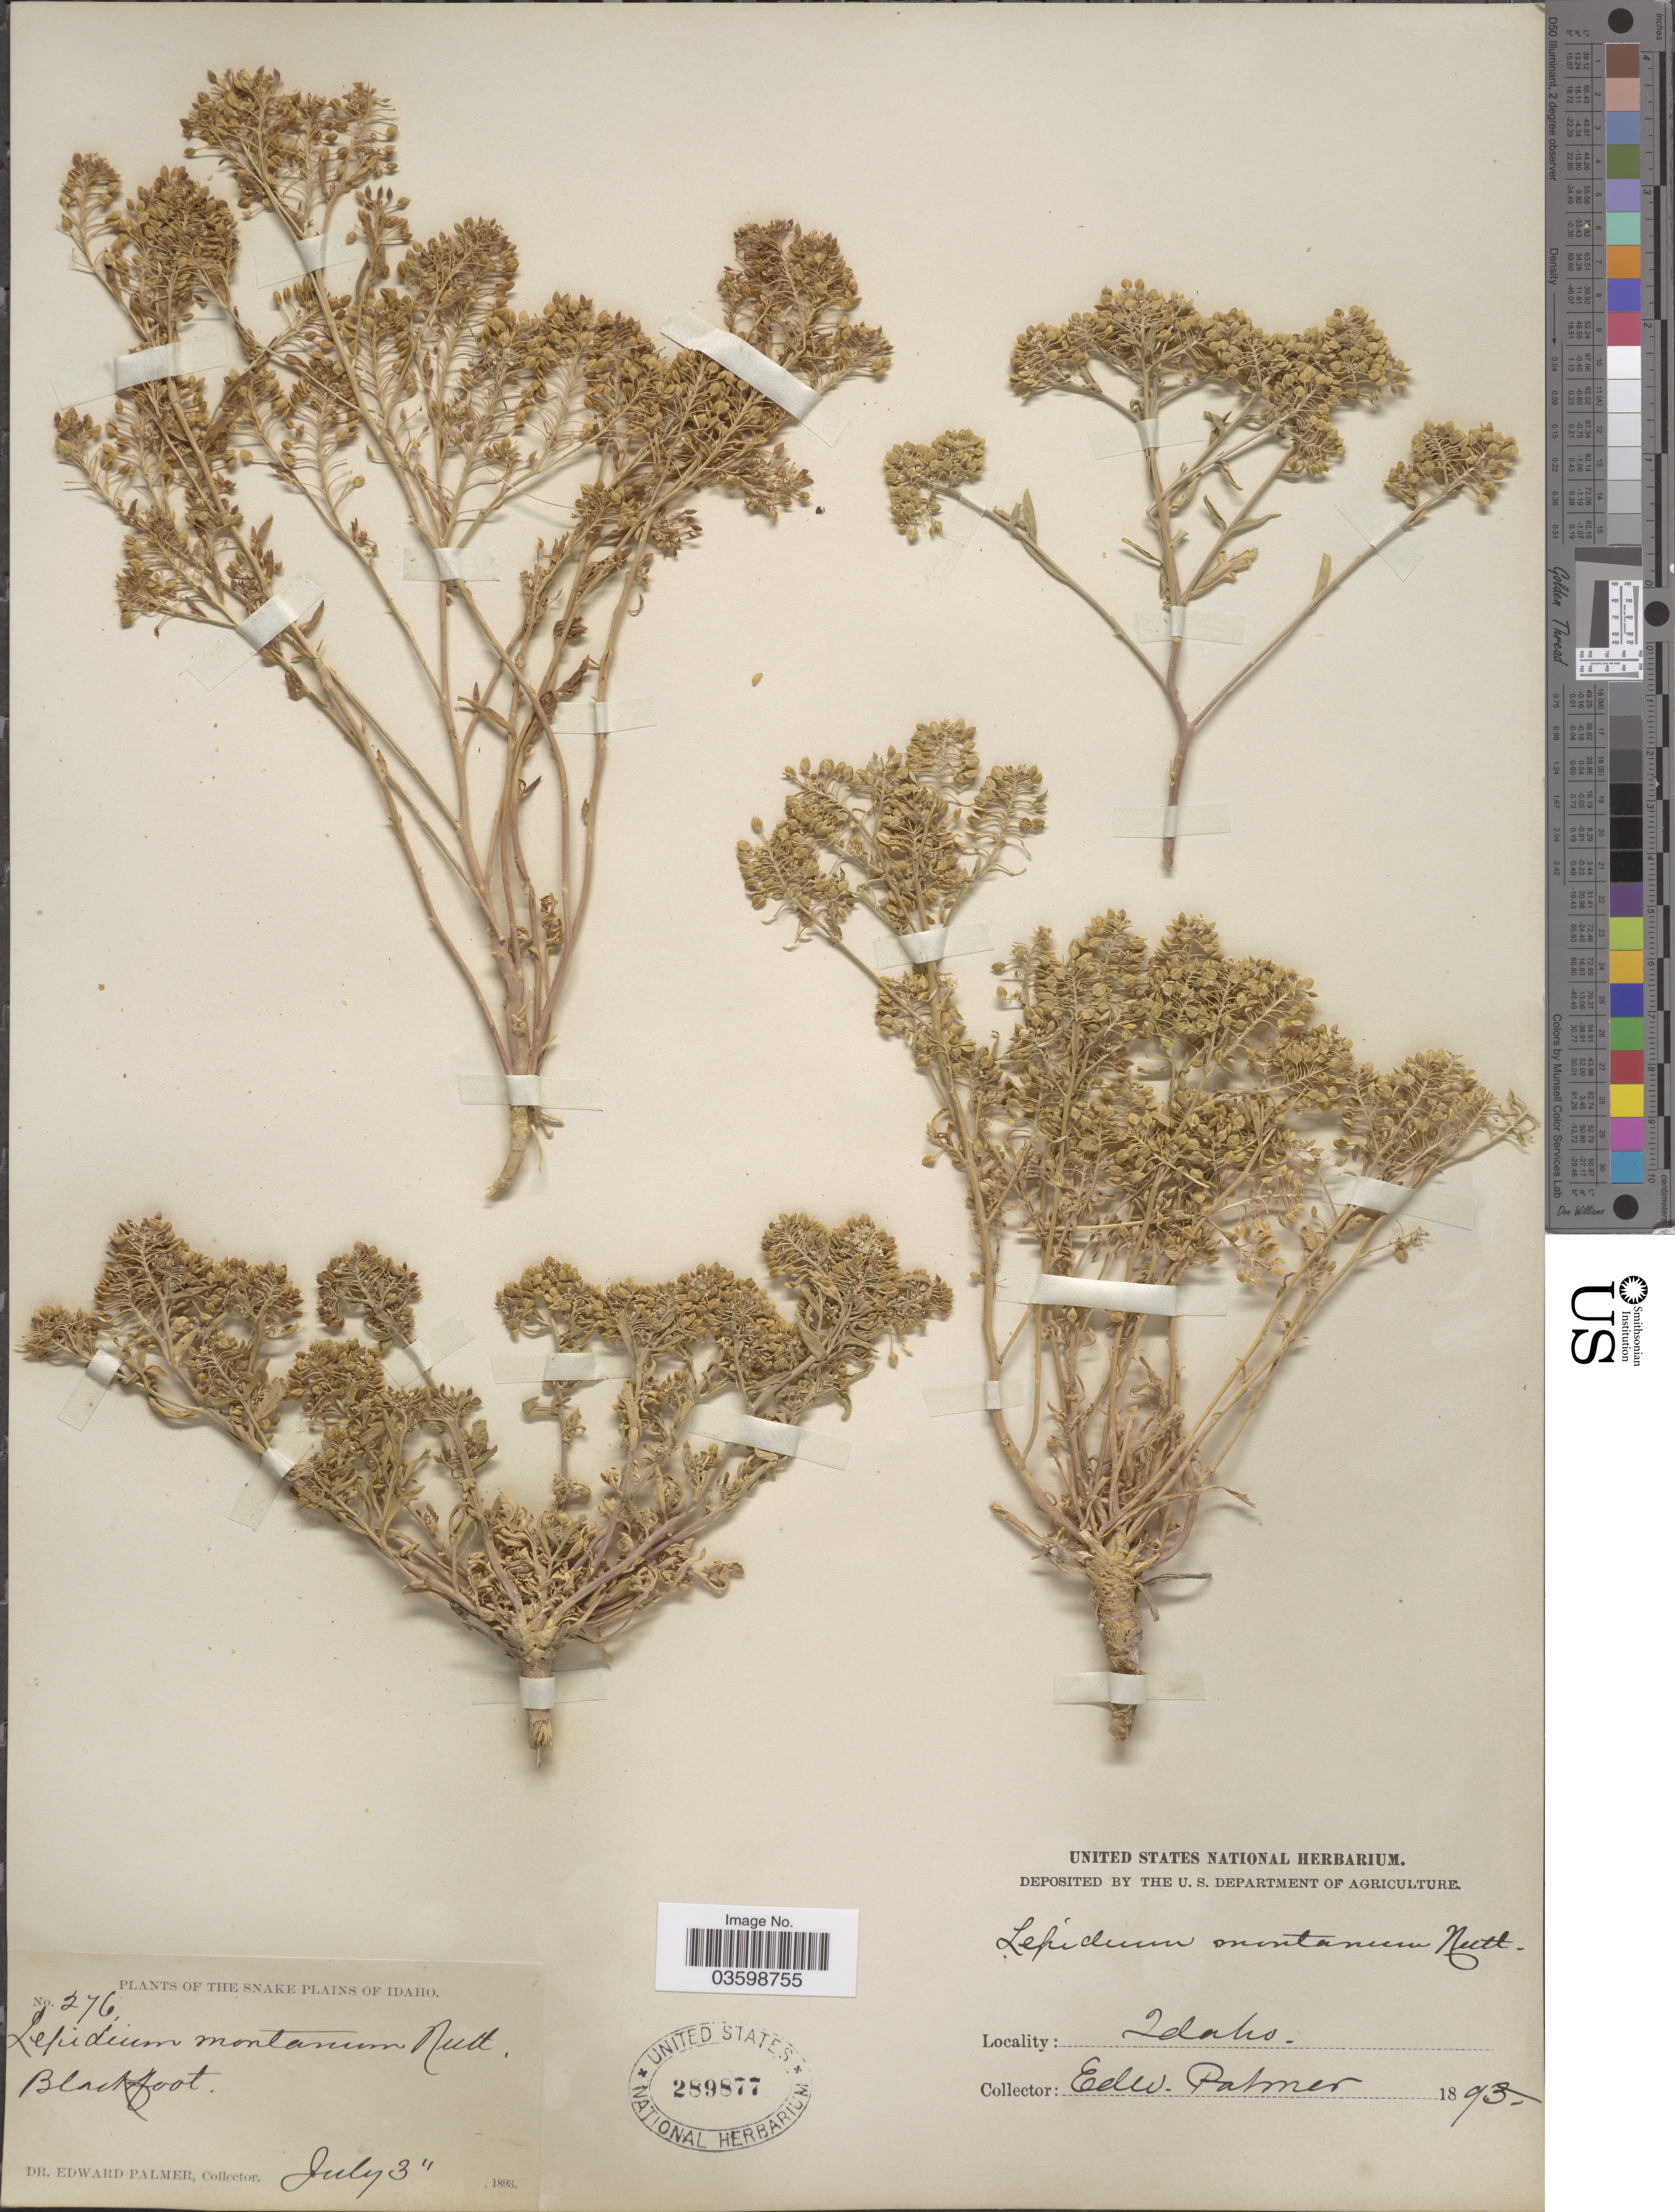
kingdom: Plantae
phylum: Tracheophyta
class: Magnoliopsida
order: Brassicales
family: Brassicaceae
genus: Lepidium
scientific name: Lepidium montanum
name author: Nutt.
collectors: E. Palmer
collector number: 276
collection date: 1893-07-03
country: United States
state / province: Idaho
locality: The Snake Plains of Idaho. Blackfoot.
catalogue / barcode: US 289877